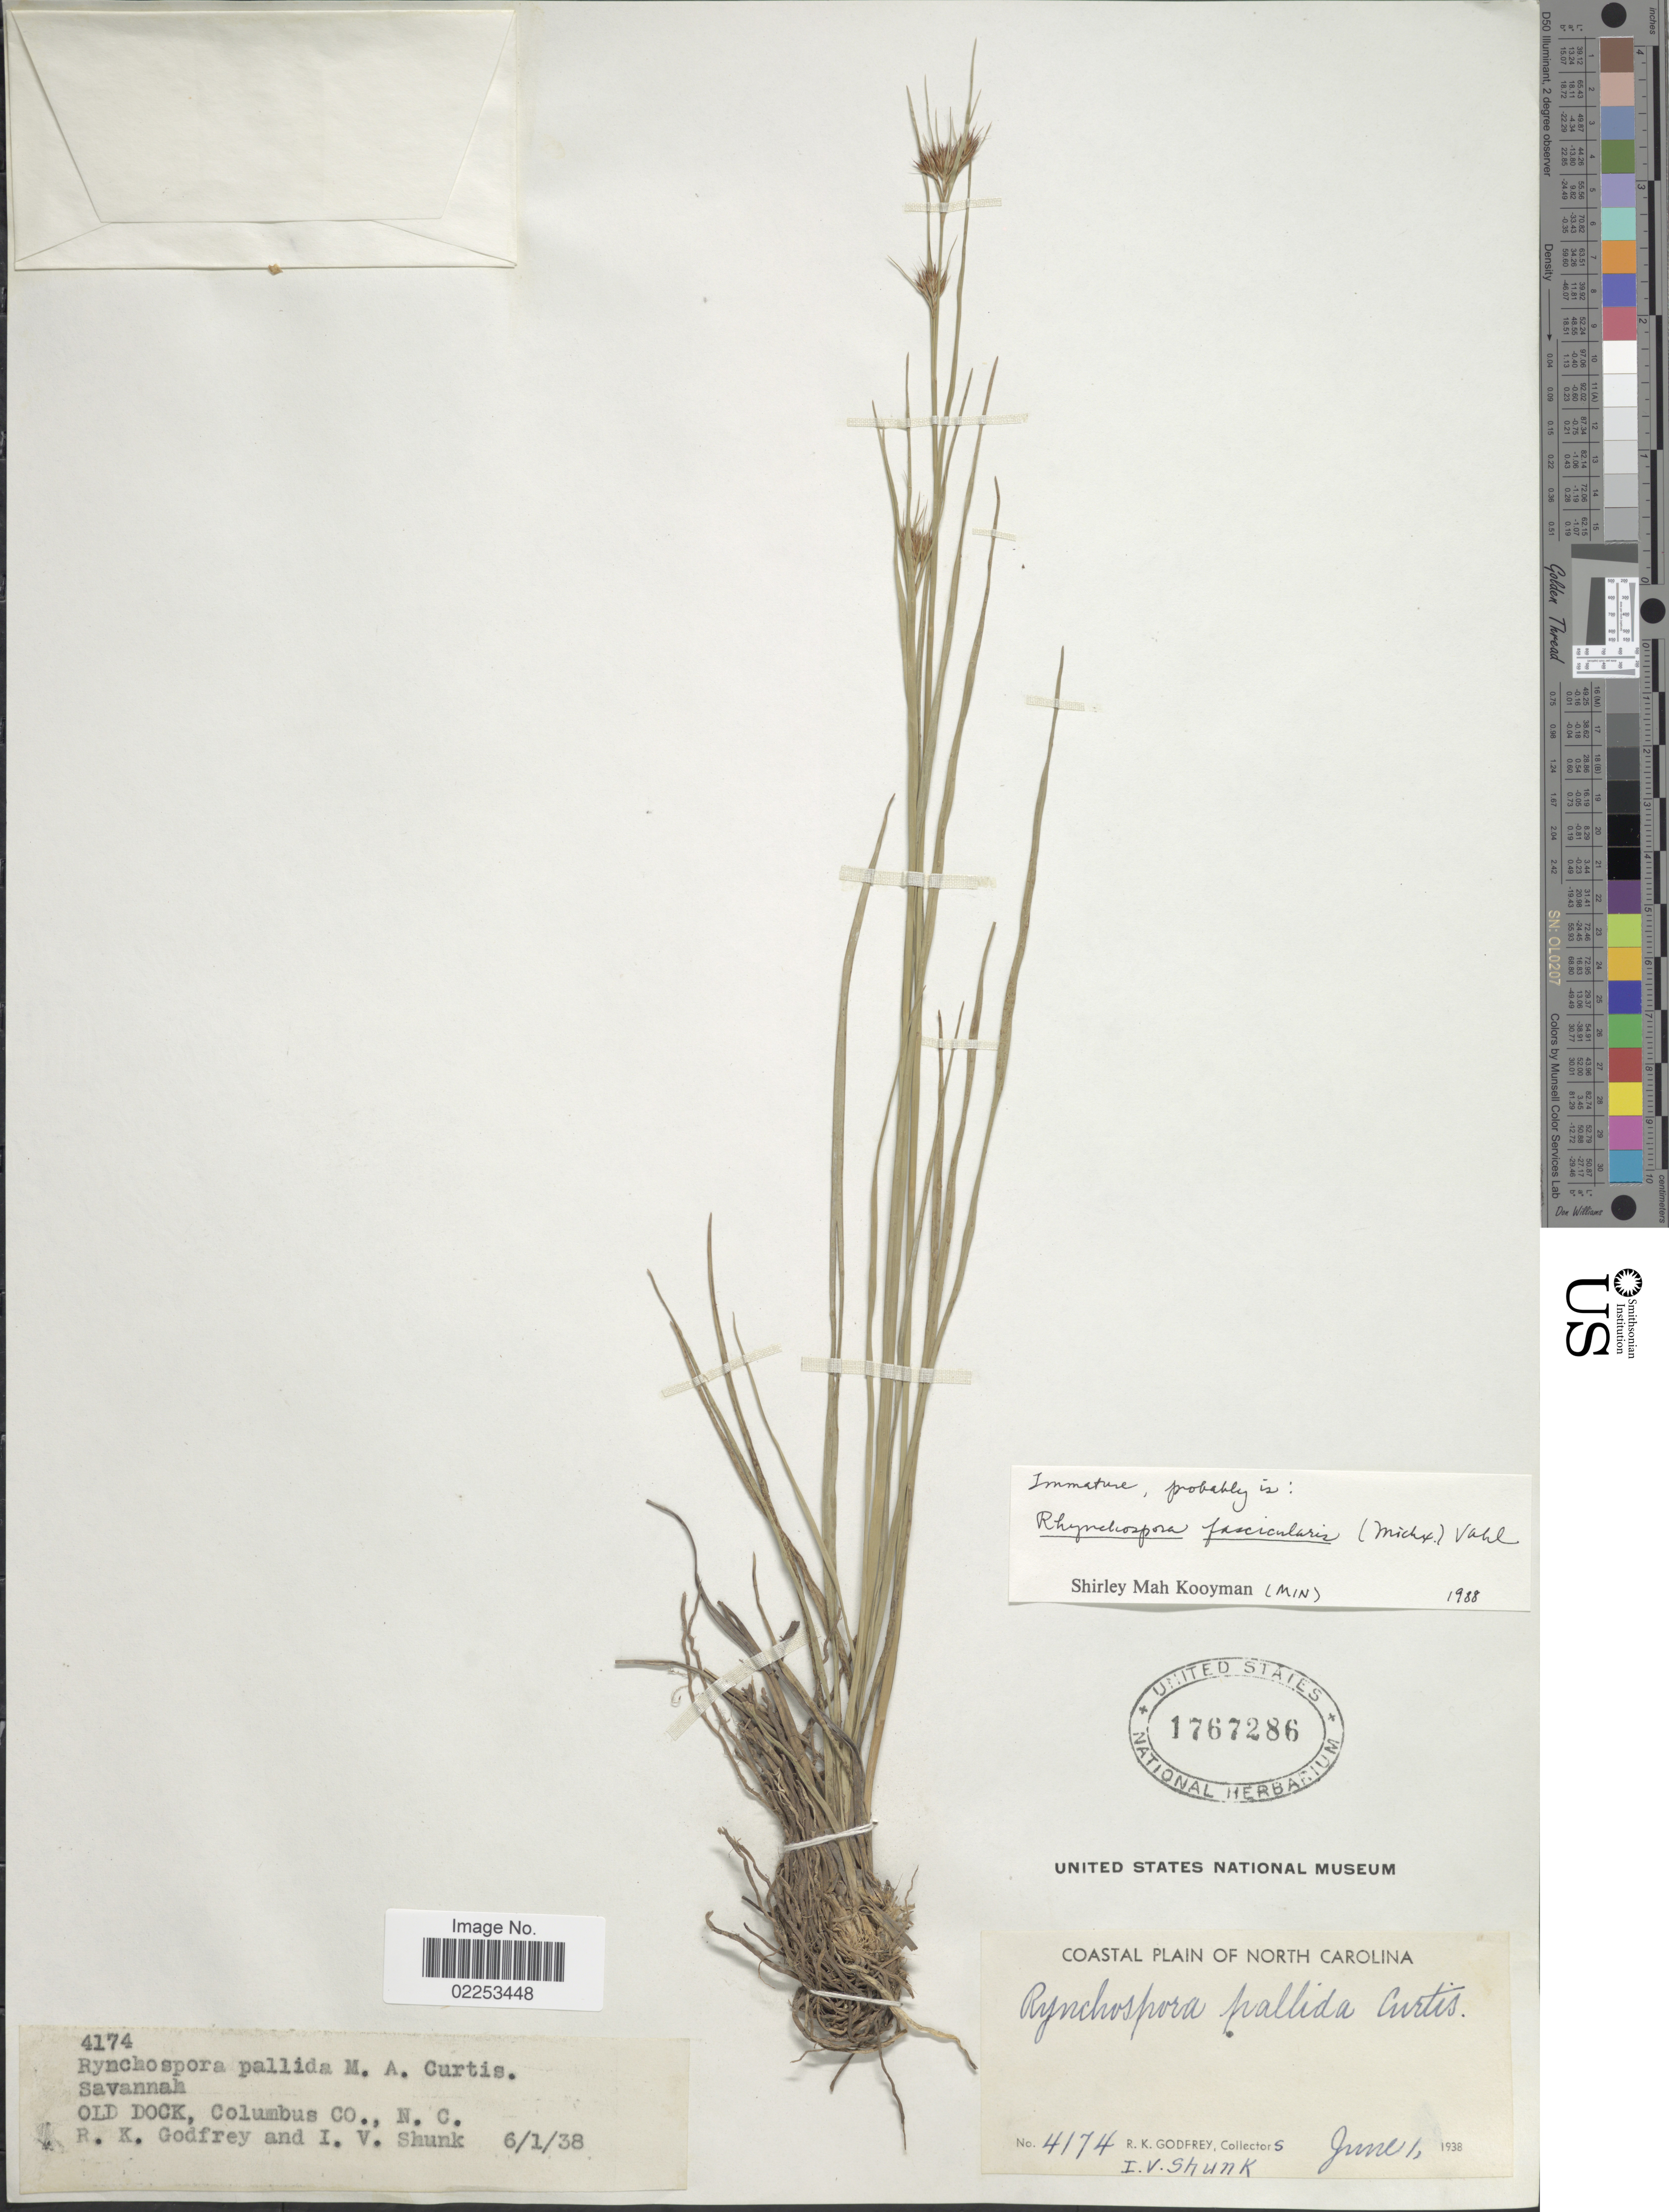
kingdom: Plantae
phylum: Tracheophyta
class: Liliopsida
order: Poales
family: Cyperaceae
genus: Rhynchospora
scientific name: Rhynchospora fascicularis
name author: (Michx.) Vahl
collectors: R. K. Godfrey & I. Shunk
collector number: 4174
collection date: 1938-06-01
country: United States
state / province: North Carolina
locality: Coastal Plain of North Carolina, Savannah, Old Dock, Columbus Co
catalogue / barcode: US 1767286